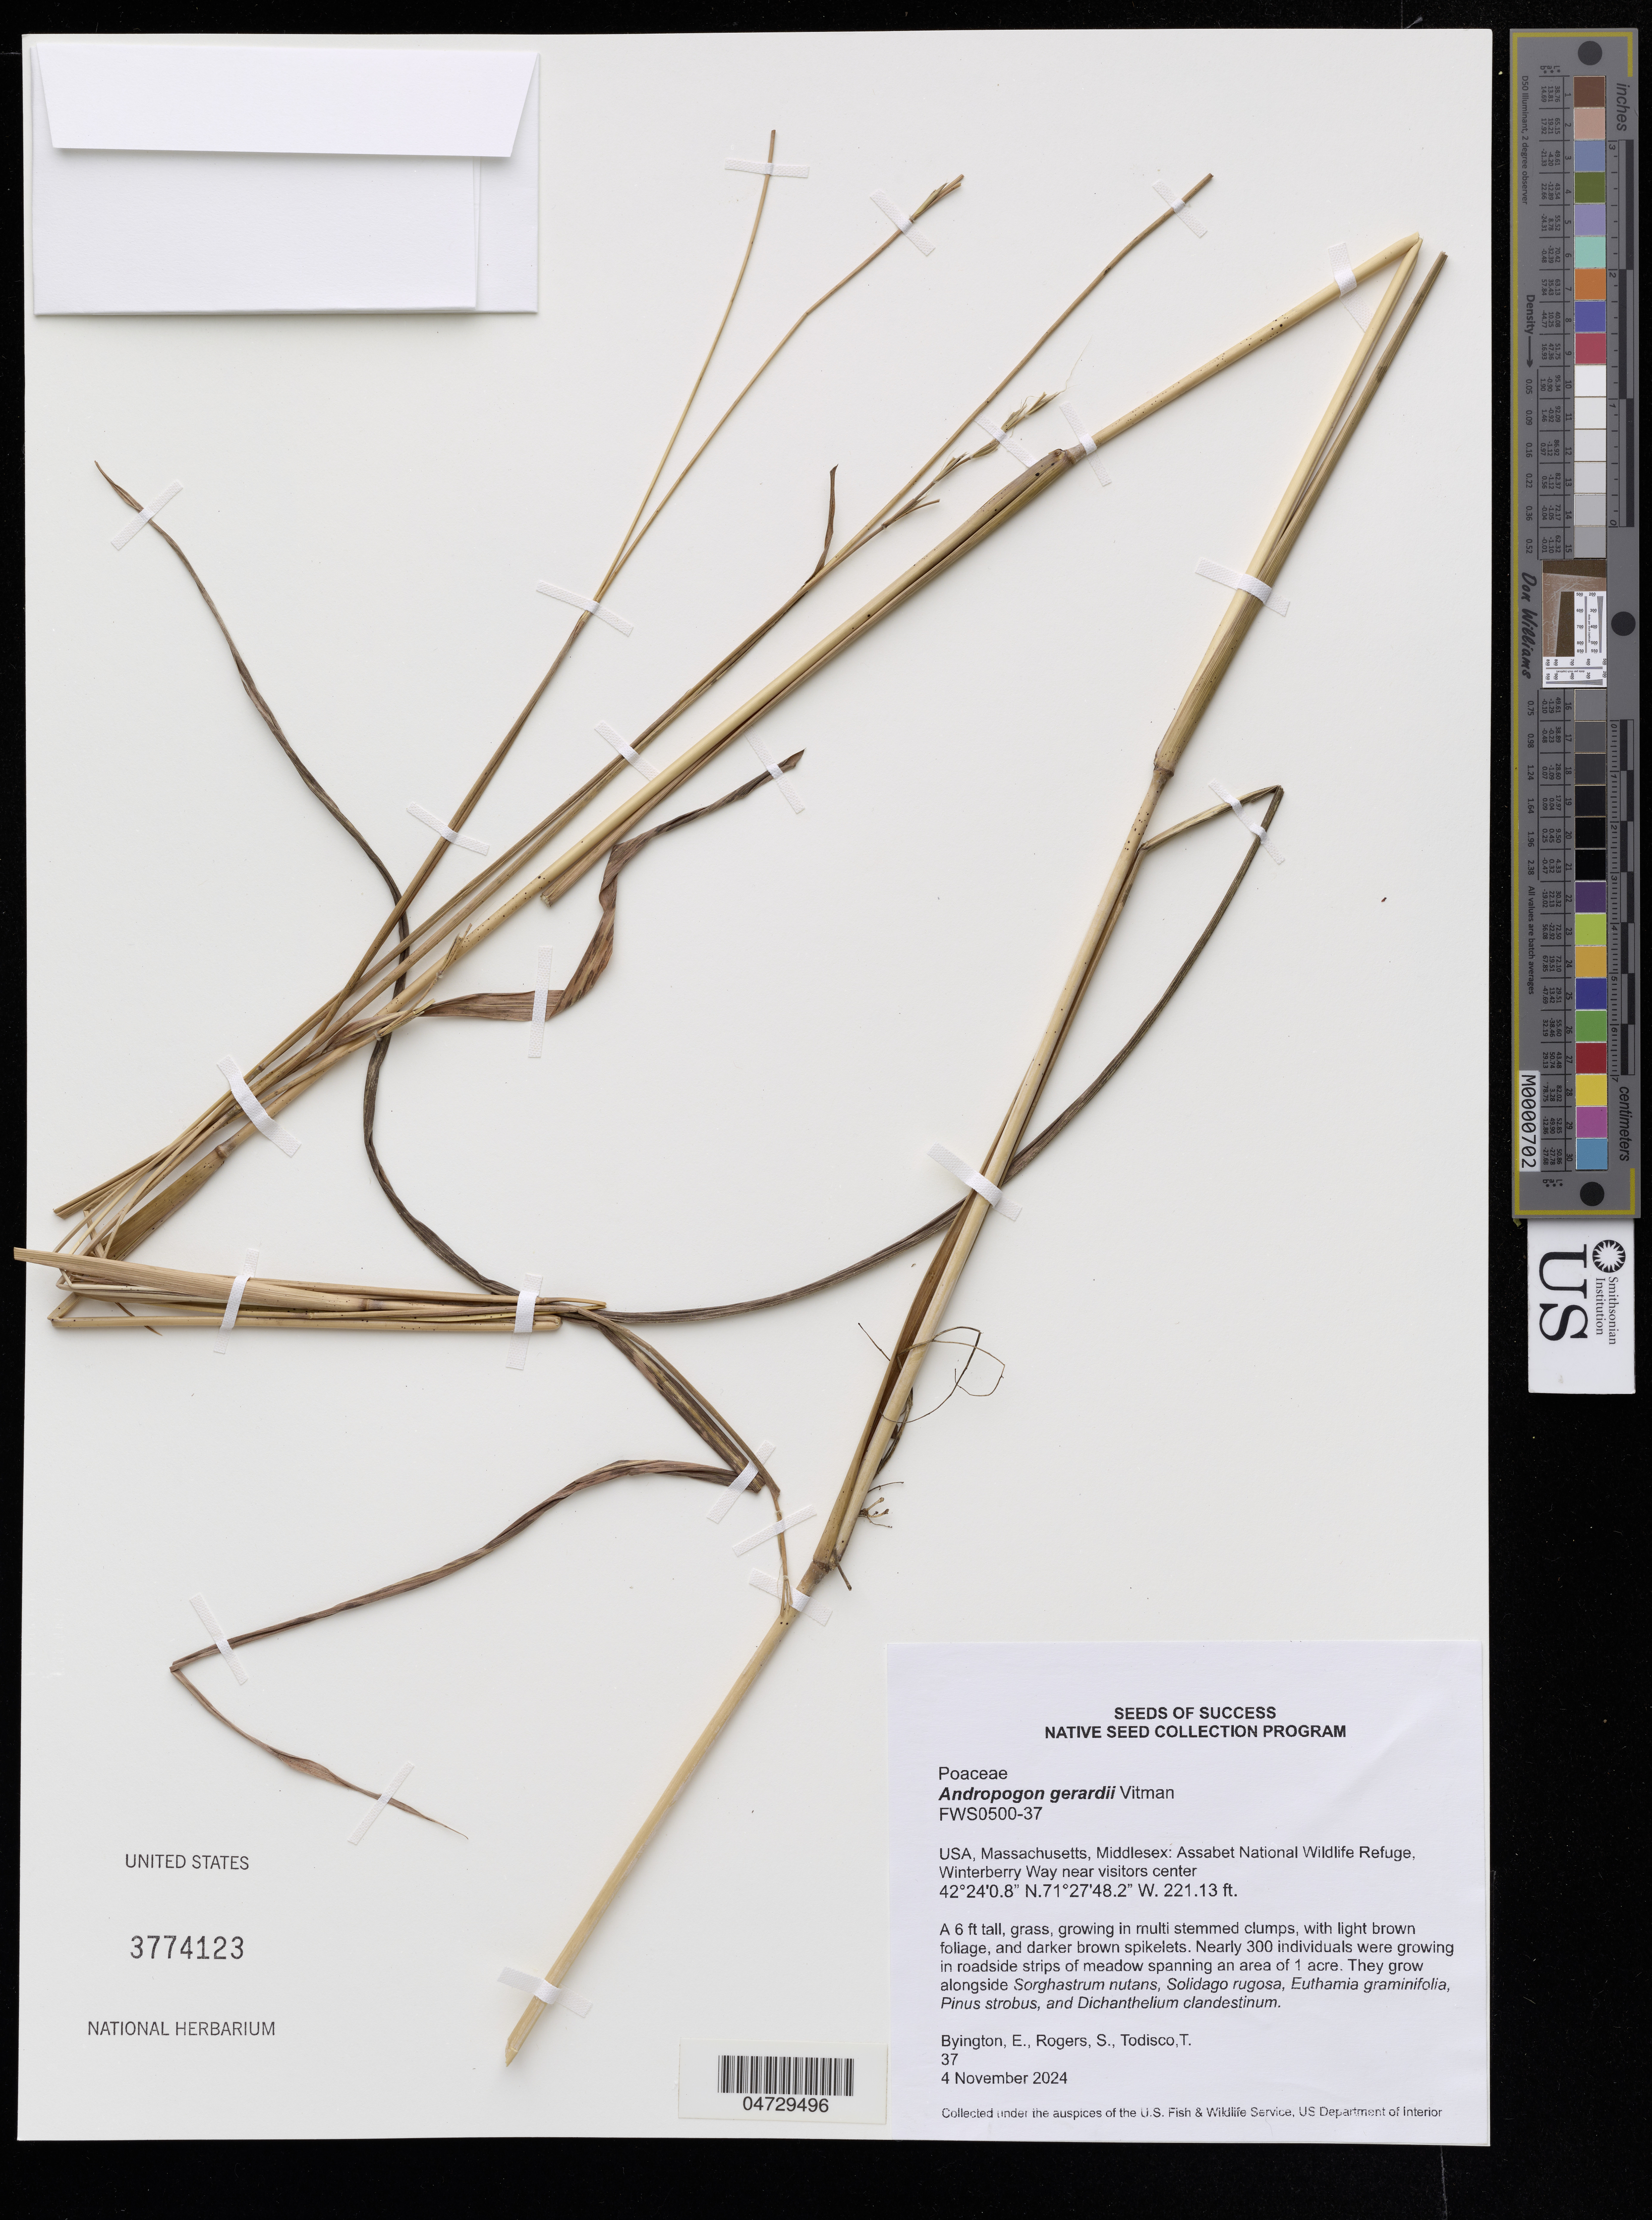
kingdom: Plantae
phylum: Tracheophyta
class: Liliopsida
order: Poales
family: Poaceae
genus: Andropogon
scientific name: Andropogon gerardii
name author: Vitman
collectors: E. Byington, S. Rogers & T. Todisco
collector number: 34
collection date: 2024-11-04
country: United States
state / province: Massachusetts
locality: Middlesex: Assabet National Wildlife Refuge, Winterberry Wav near visitors center.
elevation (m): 67.4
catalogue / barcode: US 3774123